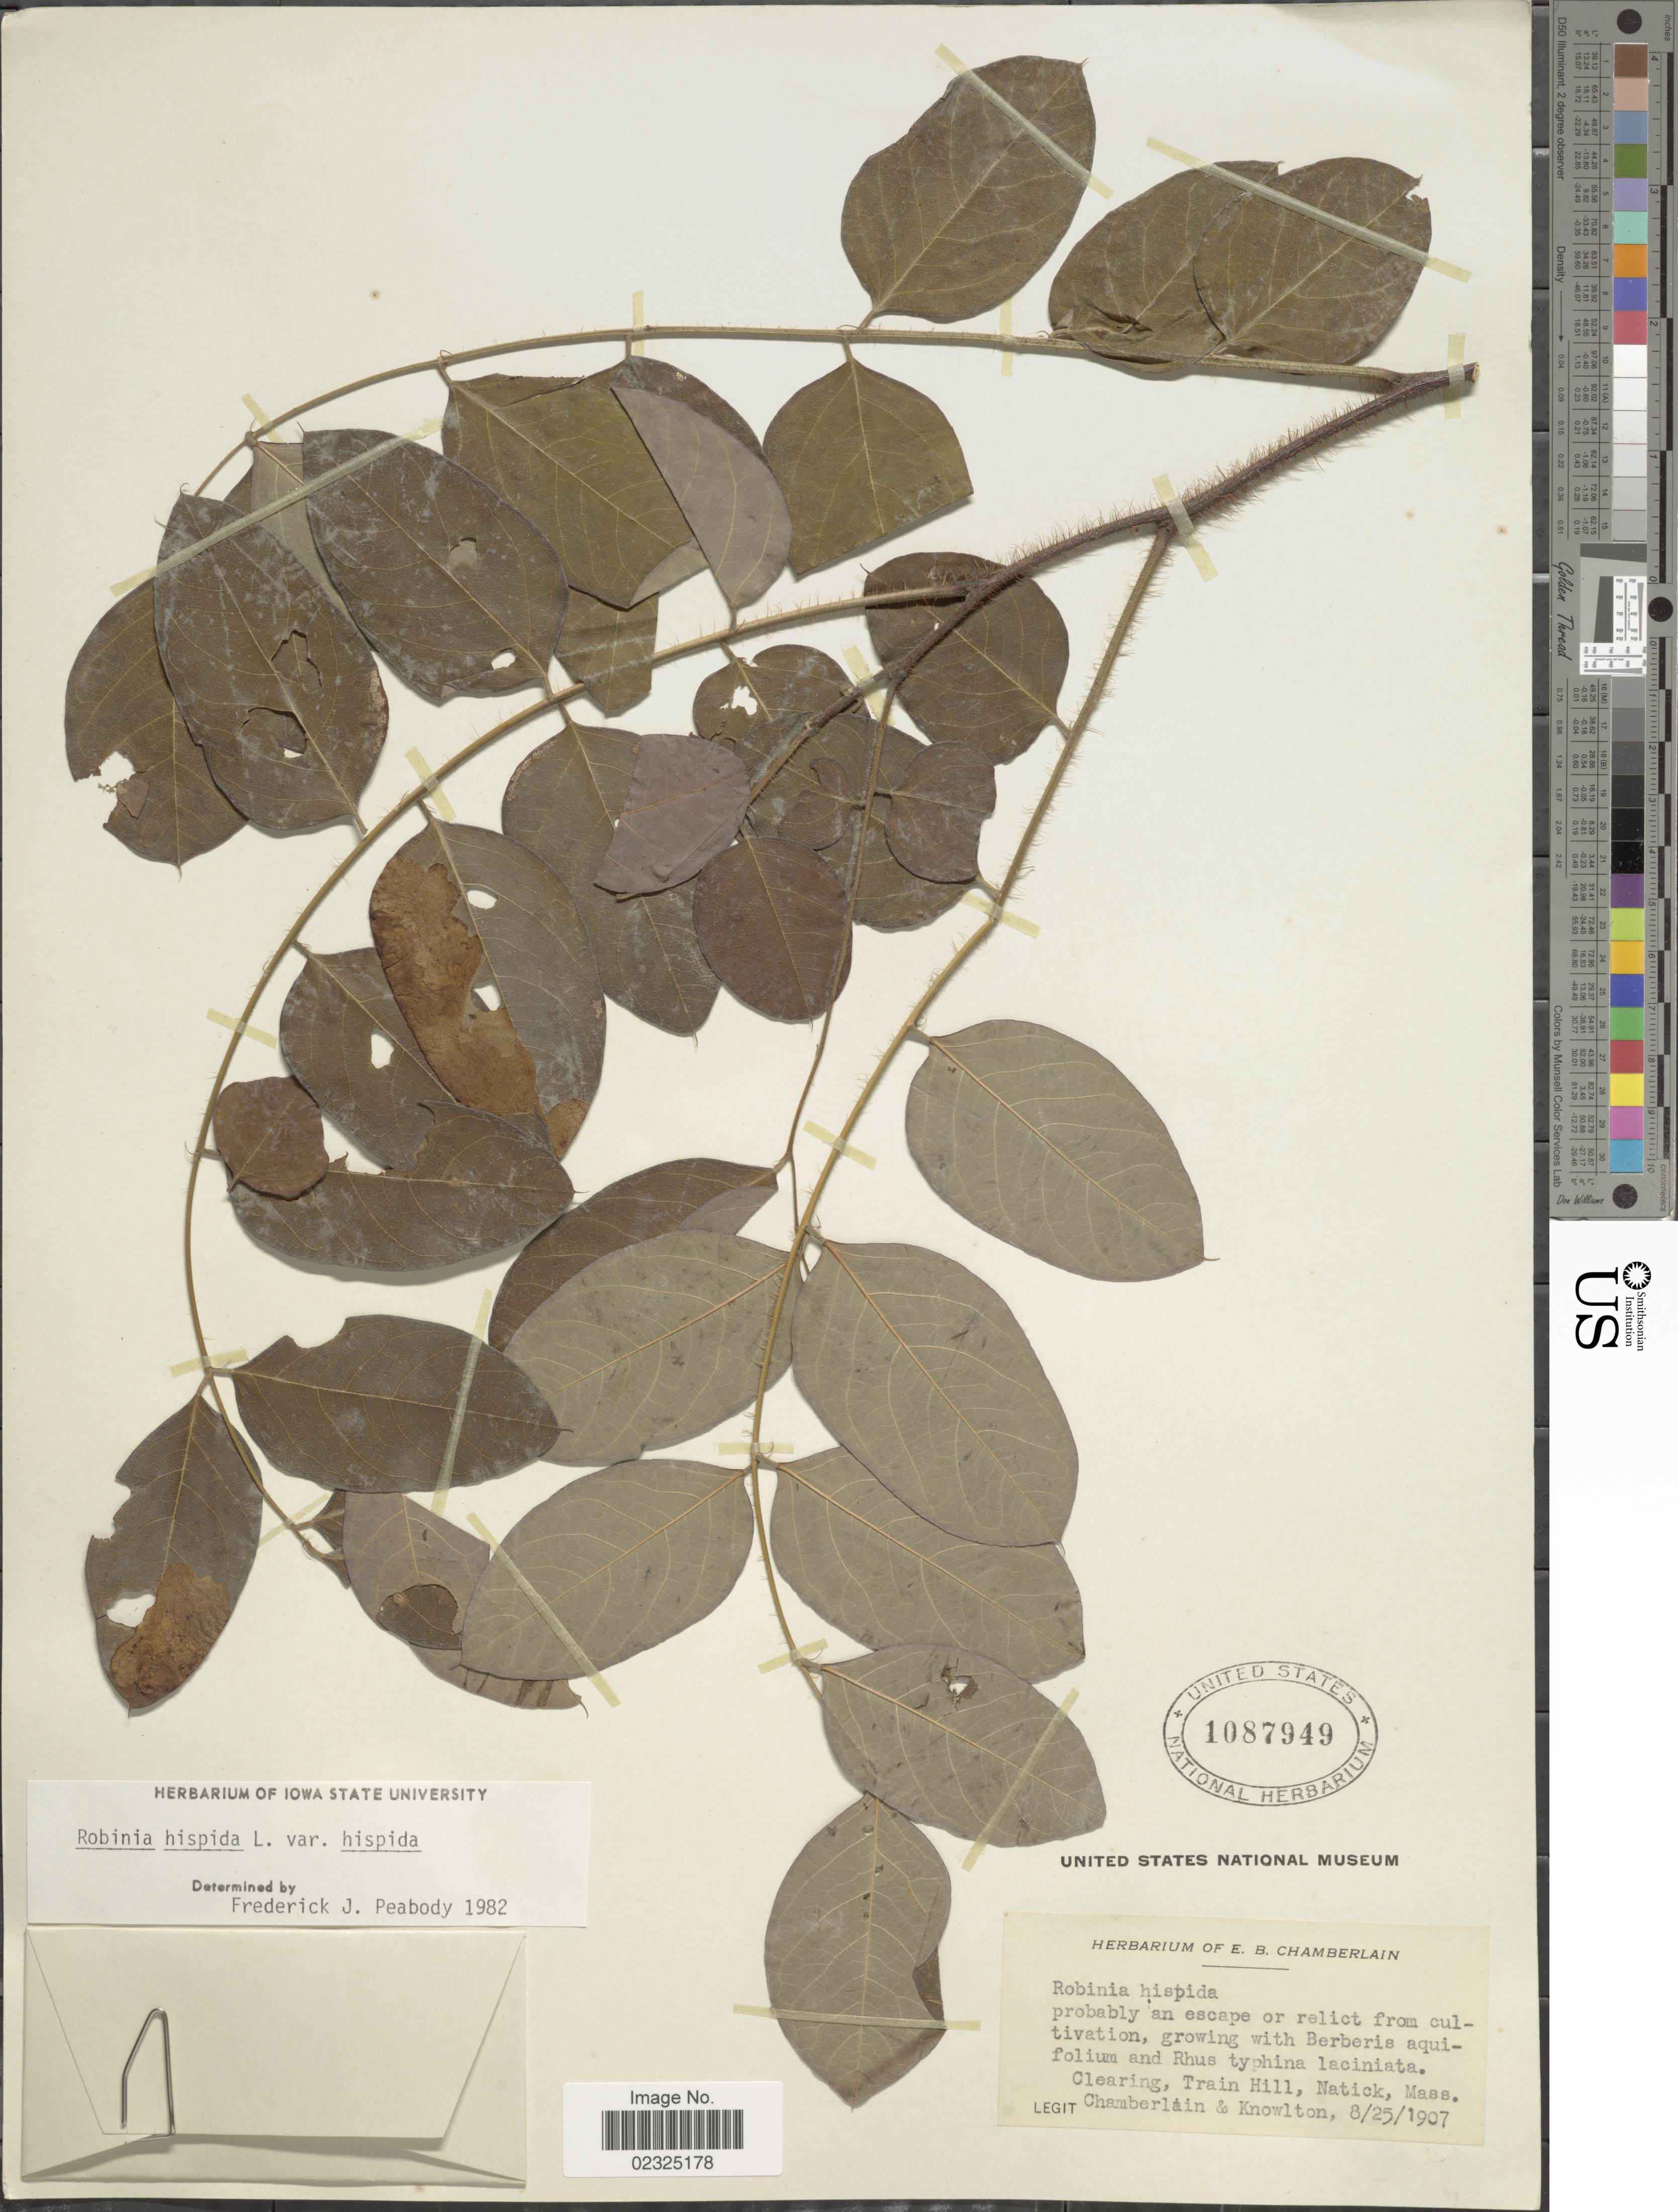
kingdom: Plantae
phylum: Tracheophyta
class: Magnoliopsida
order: Fabales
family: Fabaceae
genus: Robinia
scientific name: Robinia hispida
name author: L.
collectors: -. Chamberlain & -. Knowlton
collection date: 1907-08-25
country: United States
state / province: Massachusetts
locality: Probably and escape or relic from cultivation, Clearing, Train Hill, Natick.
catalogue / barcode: US 1087949